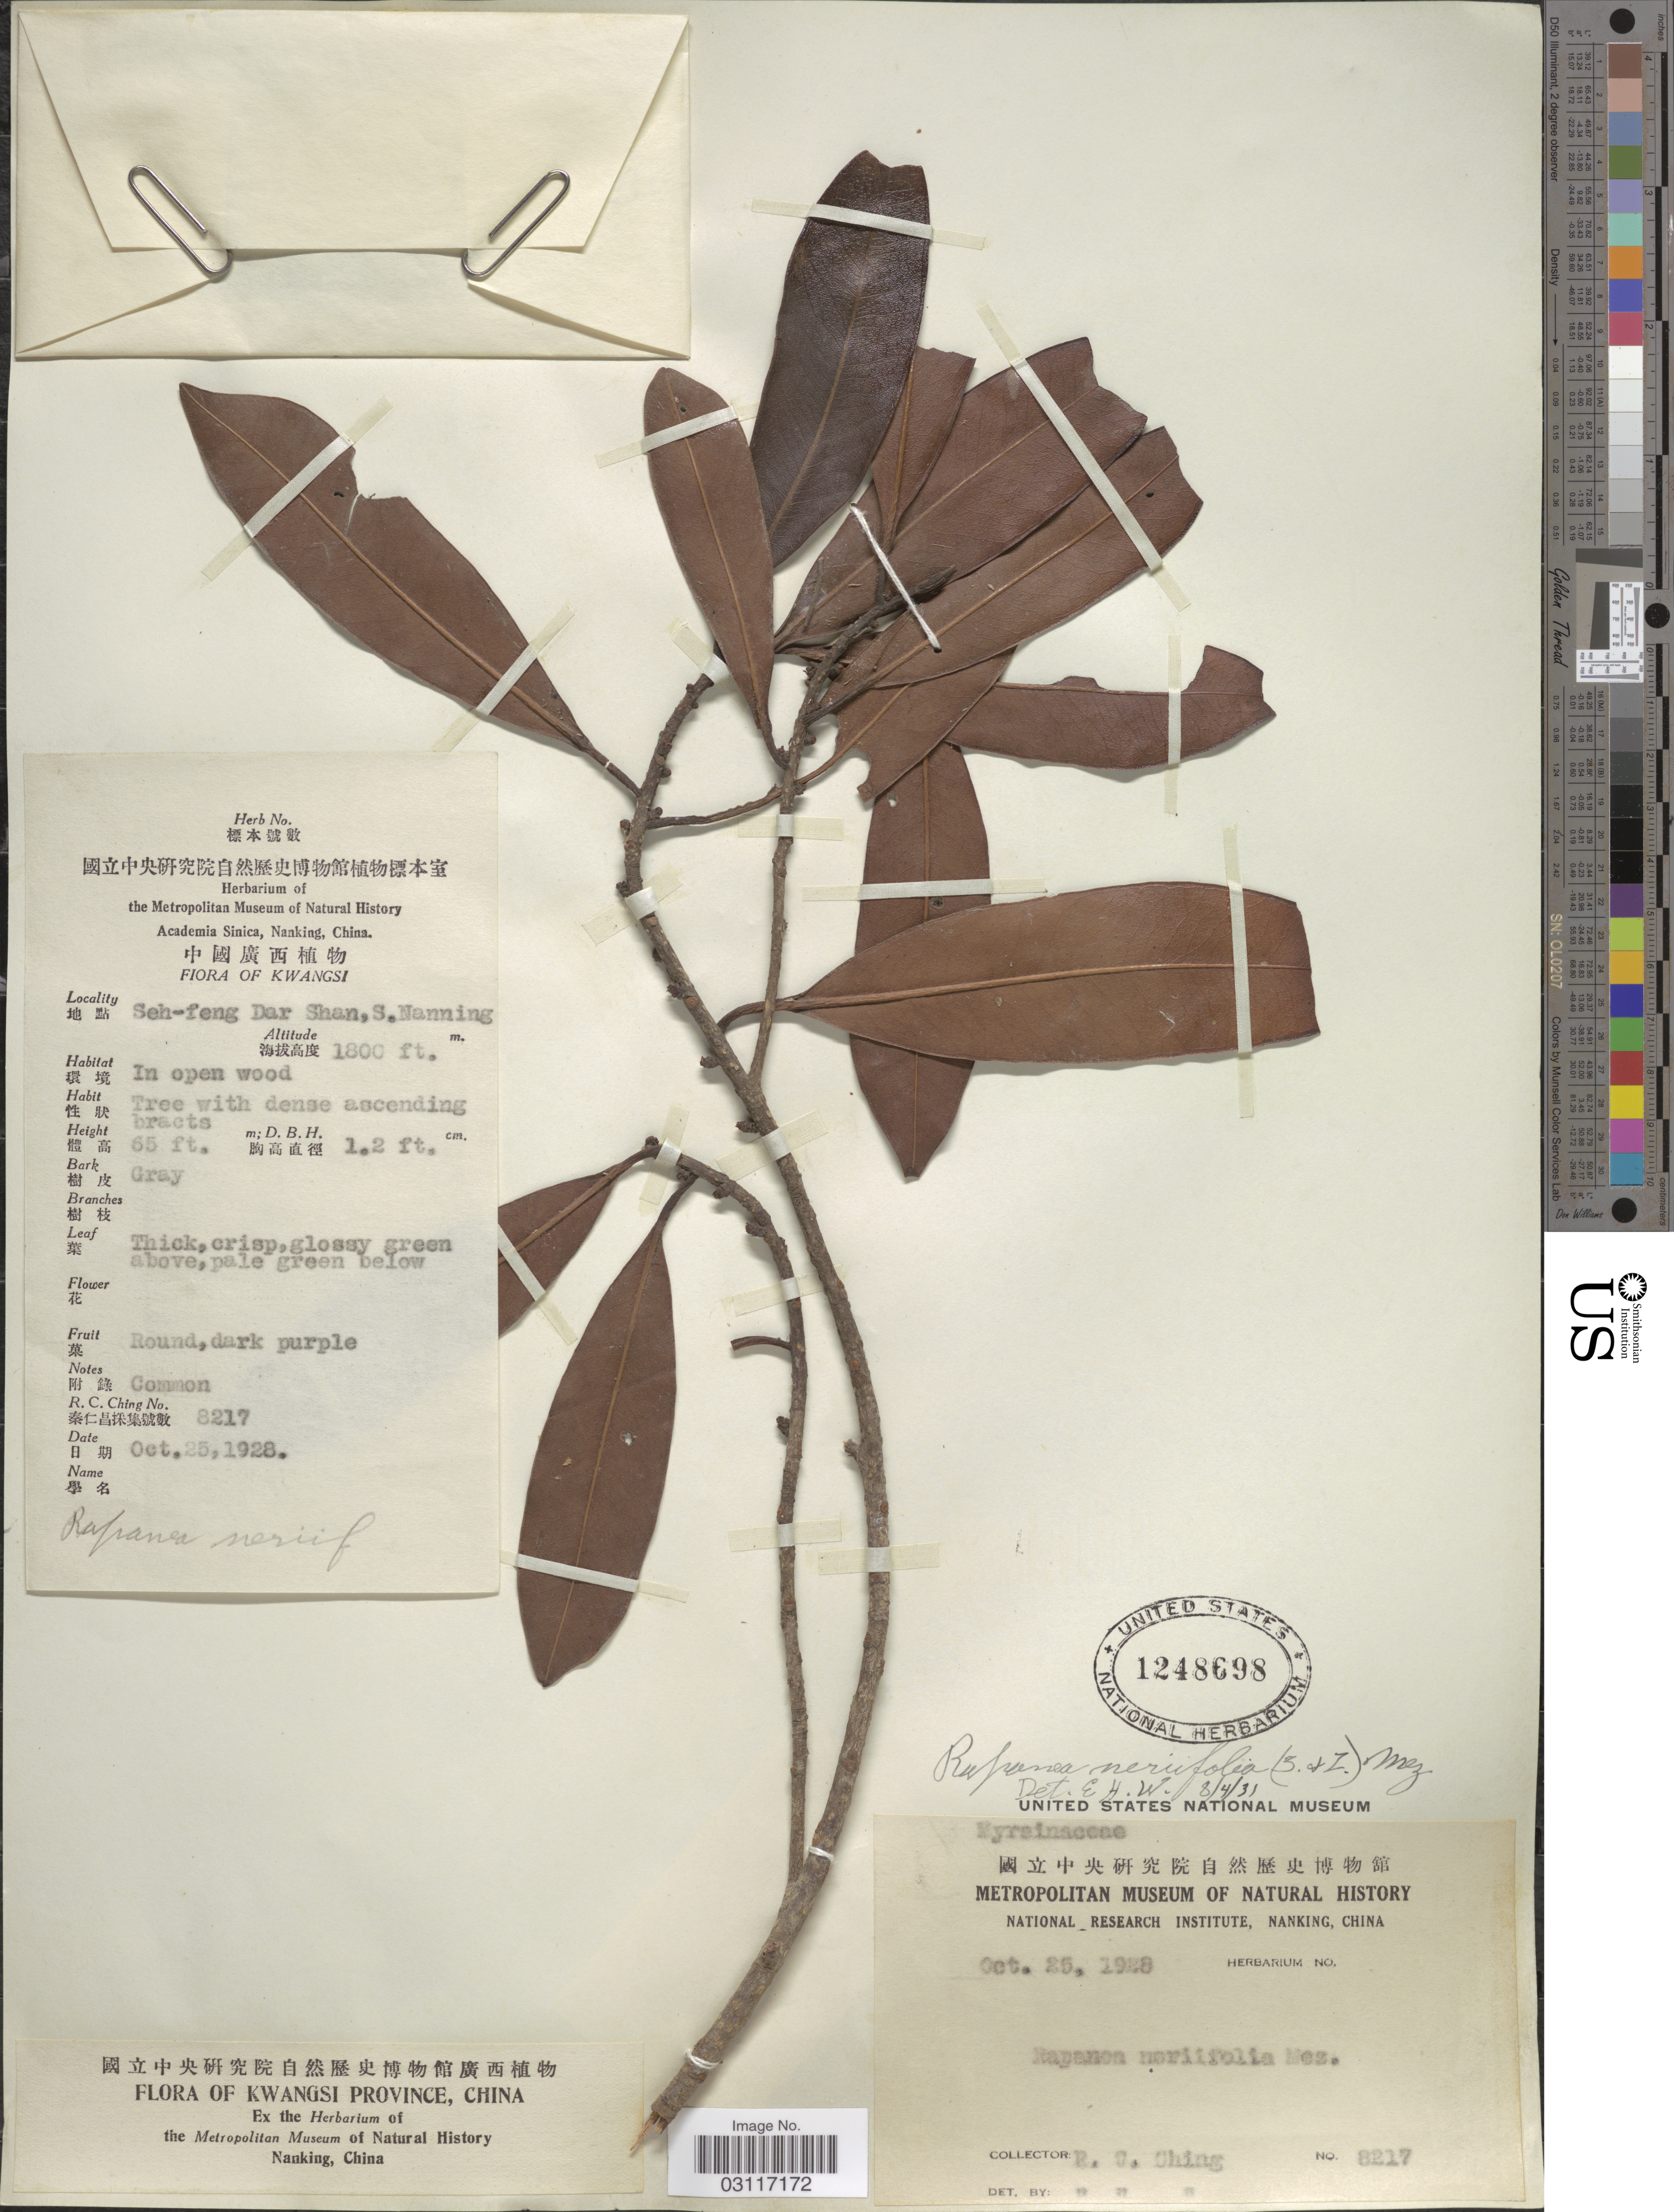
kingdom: Plantae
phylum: Tracheophyta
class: Magnoliopsida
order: Ericales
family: Primulaceae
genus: Myrsine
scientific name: Myrsine seguinii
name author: H. Lév.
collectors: R. C. Ching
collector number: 8217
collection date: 1928-10-25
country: China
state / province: Guangxi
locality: Kwangsi. Seh-feng Dar Shan, S. Nanning.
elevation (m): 549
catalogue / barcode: US 1248698